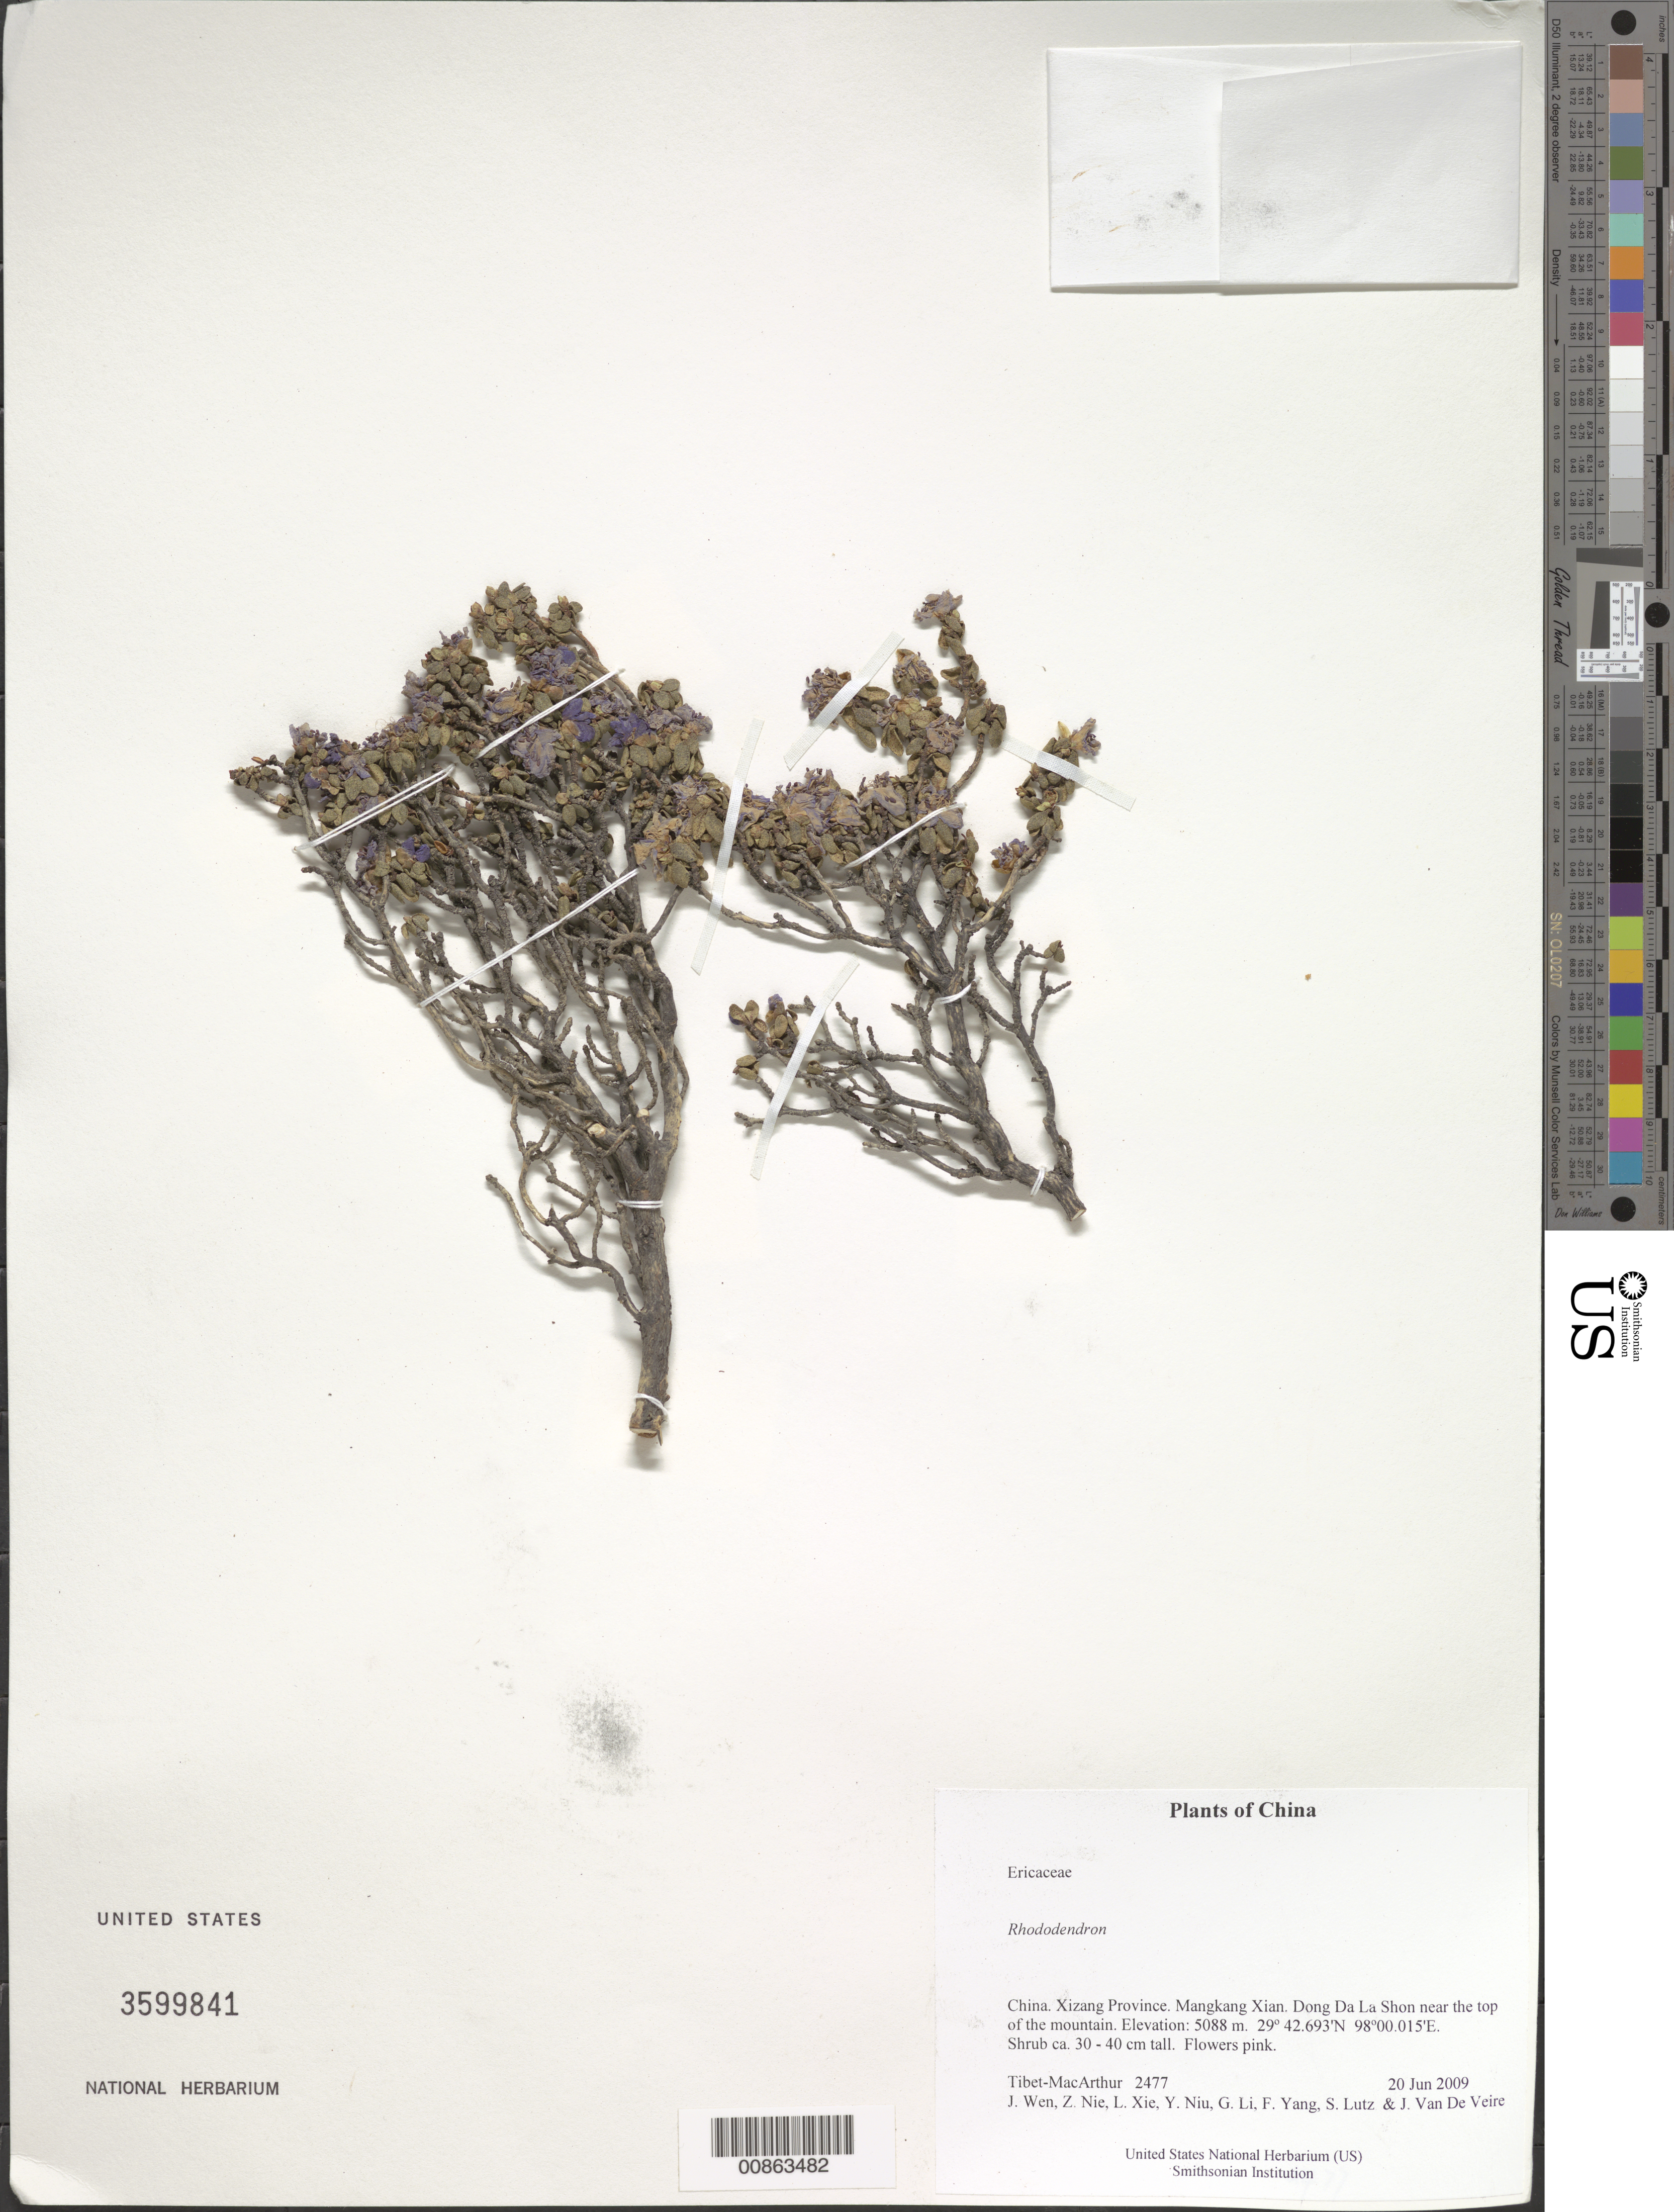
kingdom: Plantae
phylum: Tracheophyta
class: Magnoliopsida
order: Ericales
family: Ericaceae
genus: Rhododendron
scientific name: Rhododendron sp.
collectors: Tibet-MacArthur, J. Wen, Z. Nie, L. Xie, Y. Niu, G. Li, F. Yang, S. Lutz & J. Van De Veire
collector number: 2477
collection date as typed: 20 Jun 2009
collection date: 2009-06-20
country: China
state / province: Xizang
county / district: Mangkang Xian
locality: Dong Da La Shon near the top of the mountain.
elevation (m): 5088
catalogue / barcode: US 3599841